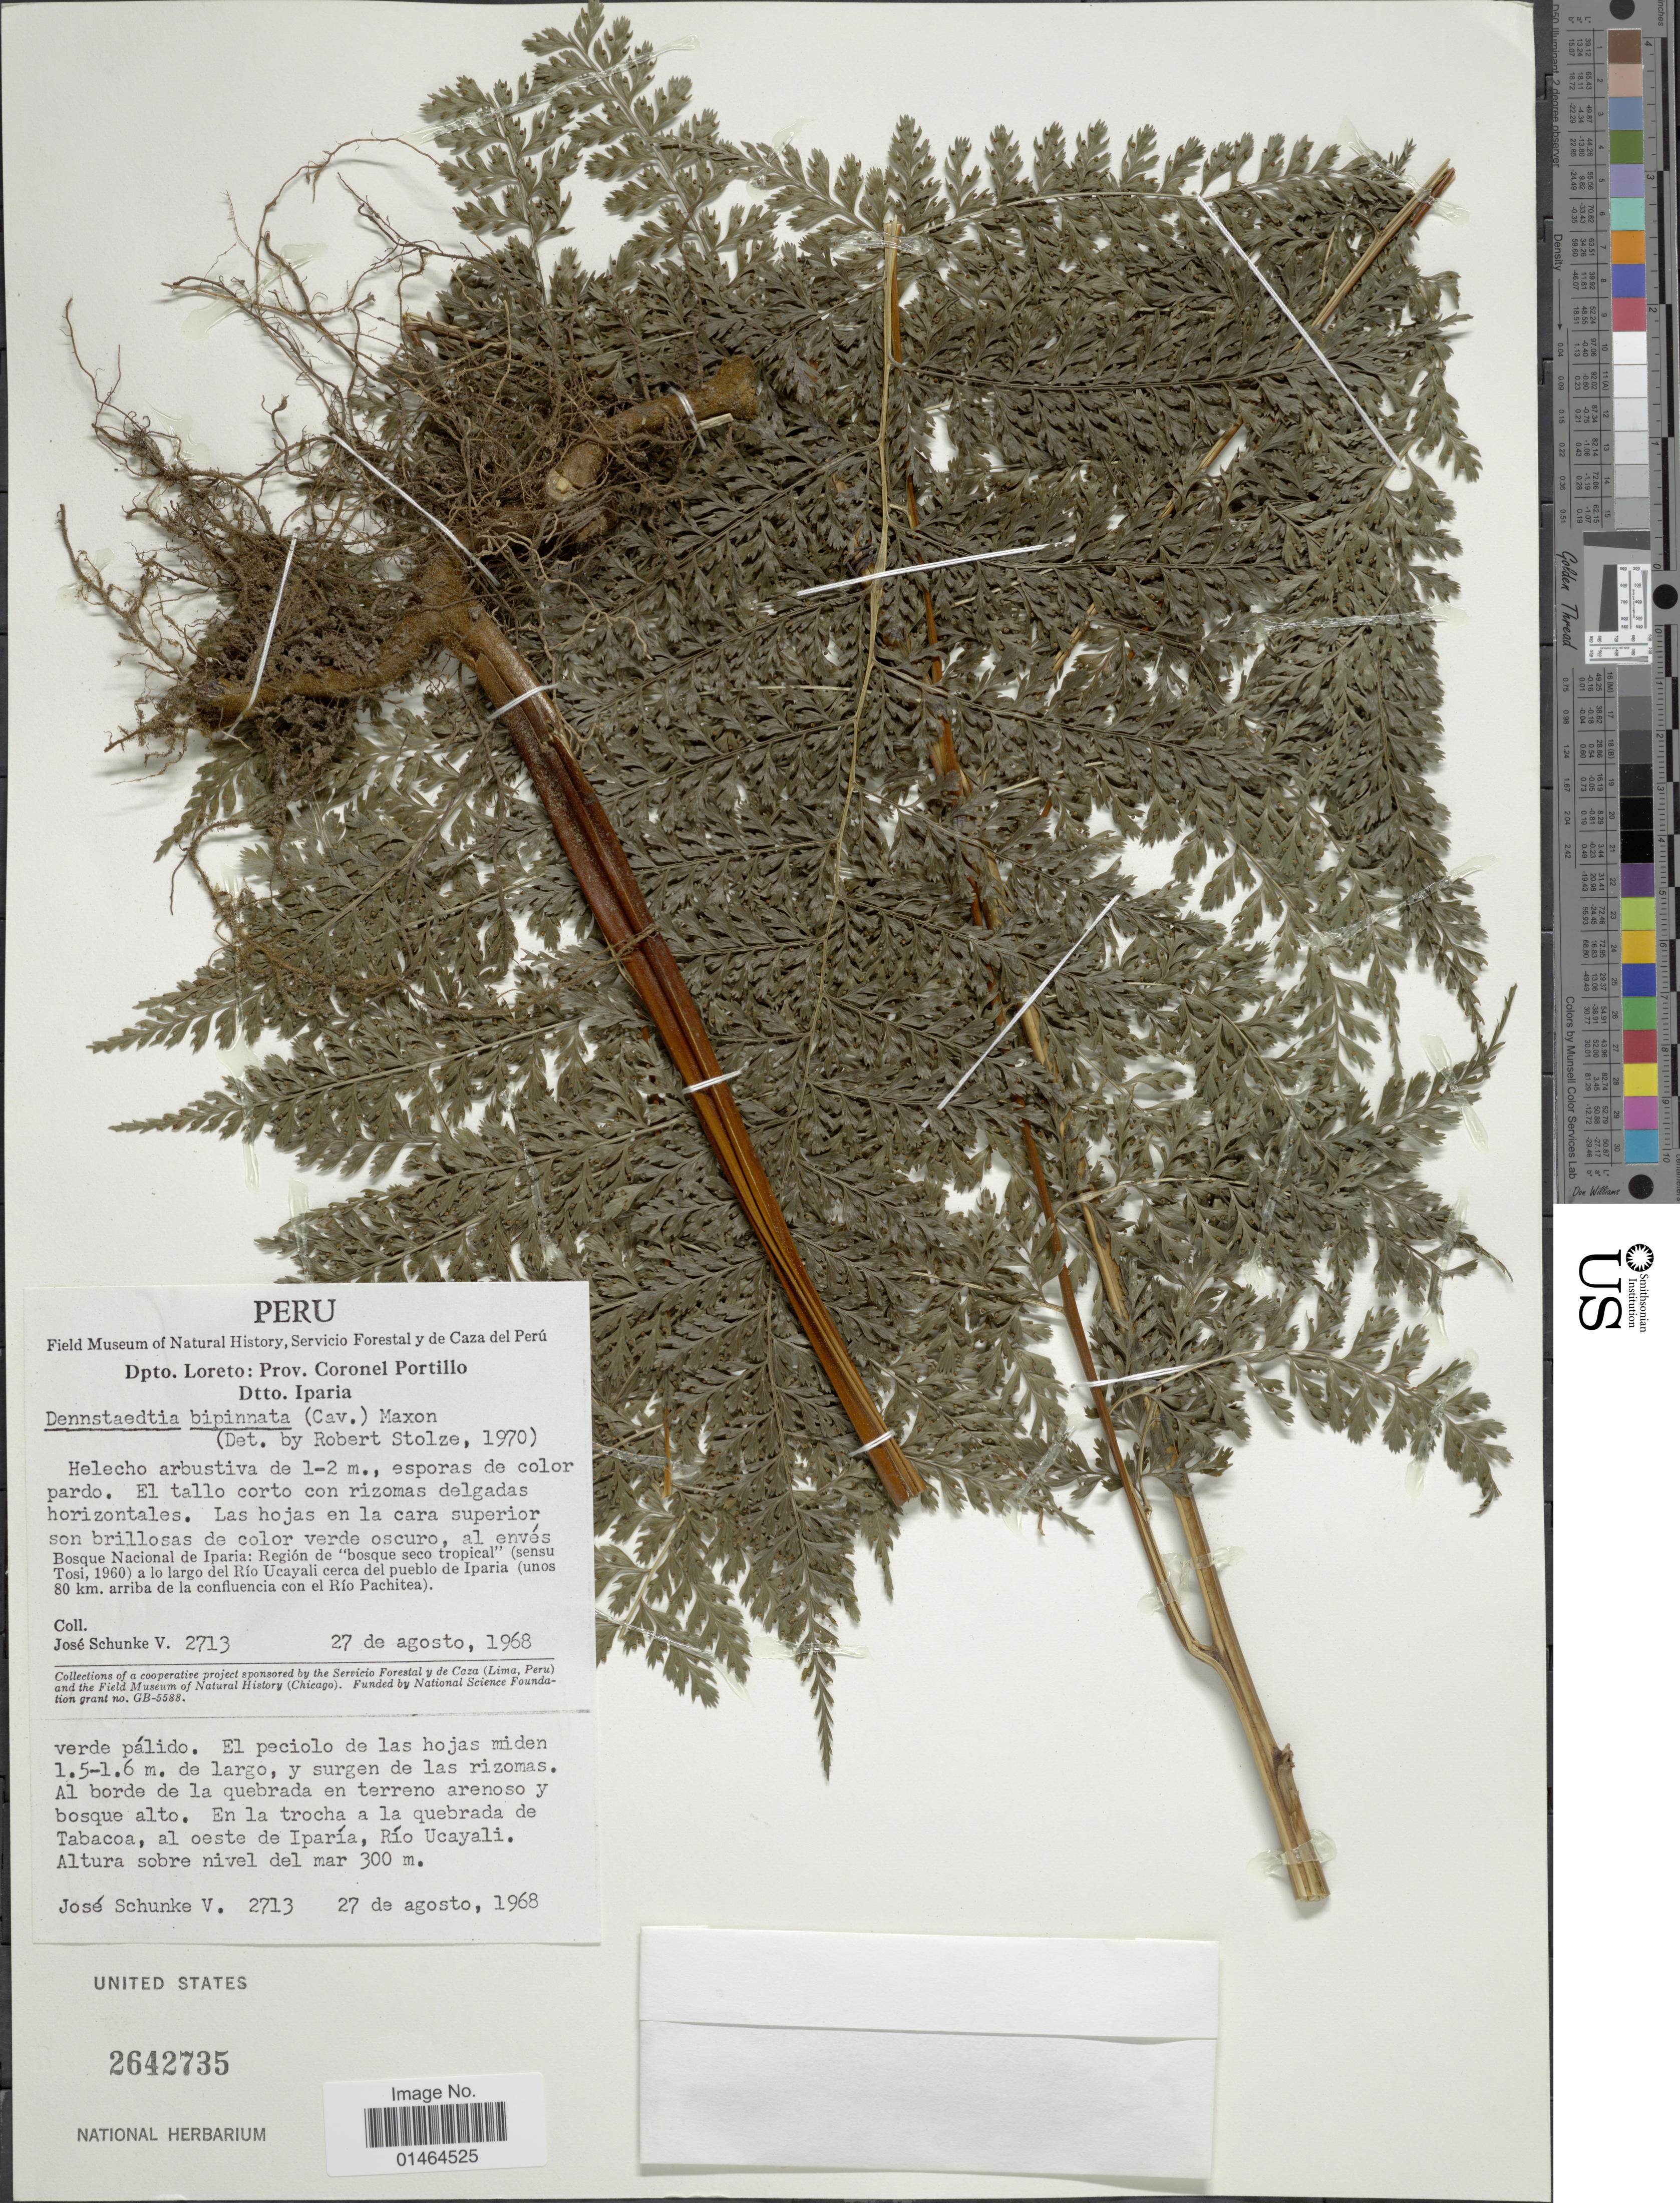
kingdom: Plantae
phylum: Tracheophyta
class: Polypodiopsida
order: Polypodiales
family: Dennstaedtiaceae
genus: Dennstaedtia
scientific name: Dennstaedtia bipinnata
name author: (Cav.) Maxon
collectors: J. Schunke Vigo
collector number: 2713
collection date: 1968-08-27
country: Peru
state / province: Loreto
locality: Prov. Coronel Portillo. Dtto. Iparia. Bosque Nacional de Iparia: Región de "Bosqye seco tropical" (sensu Tosi, 1960) a lo largo del Río Ucayali cerca del pueblo de Iparia (unos 80 km. arriba de la confluencia con el Río Pachitea)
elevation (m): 300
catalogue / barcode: US 2642735